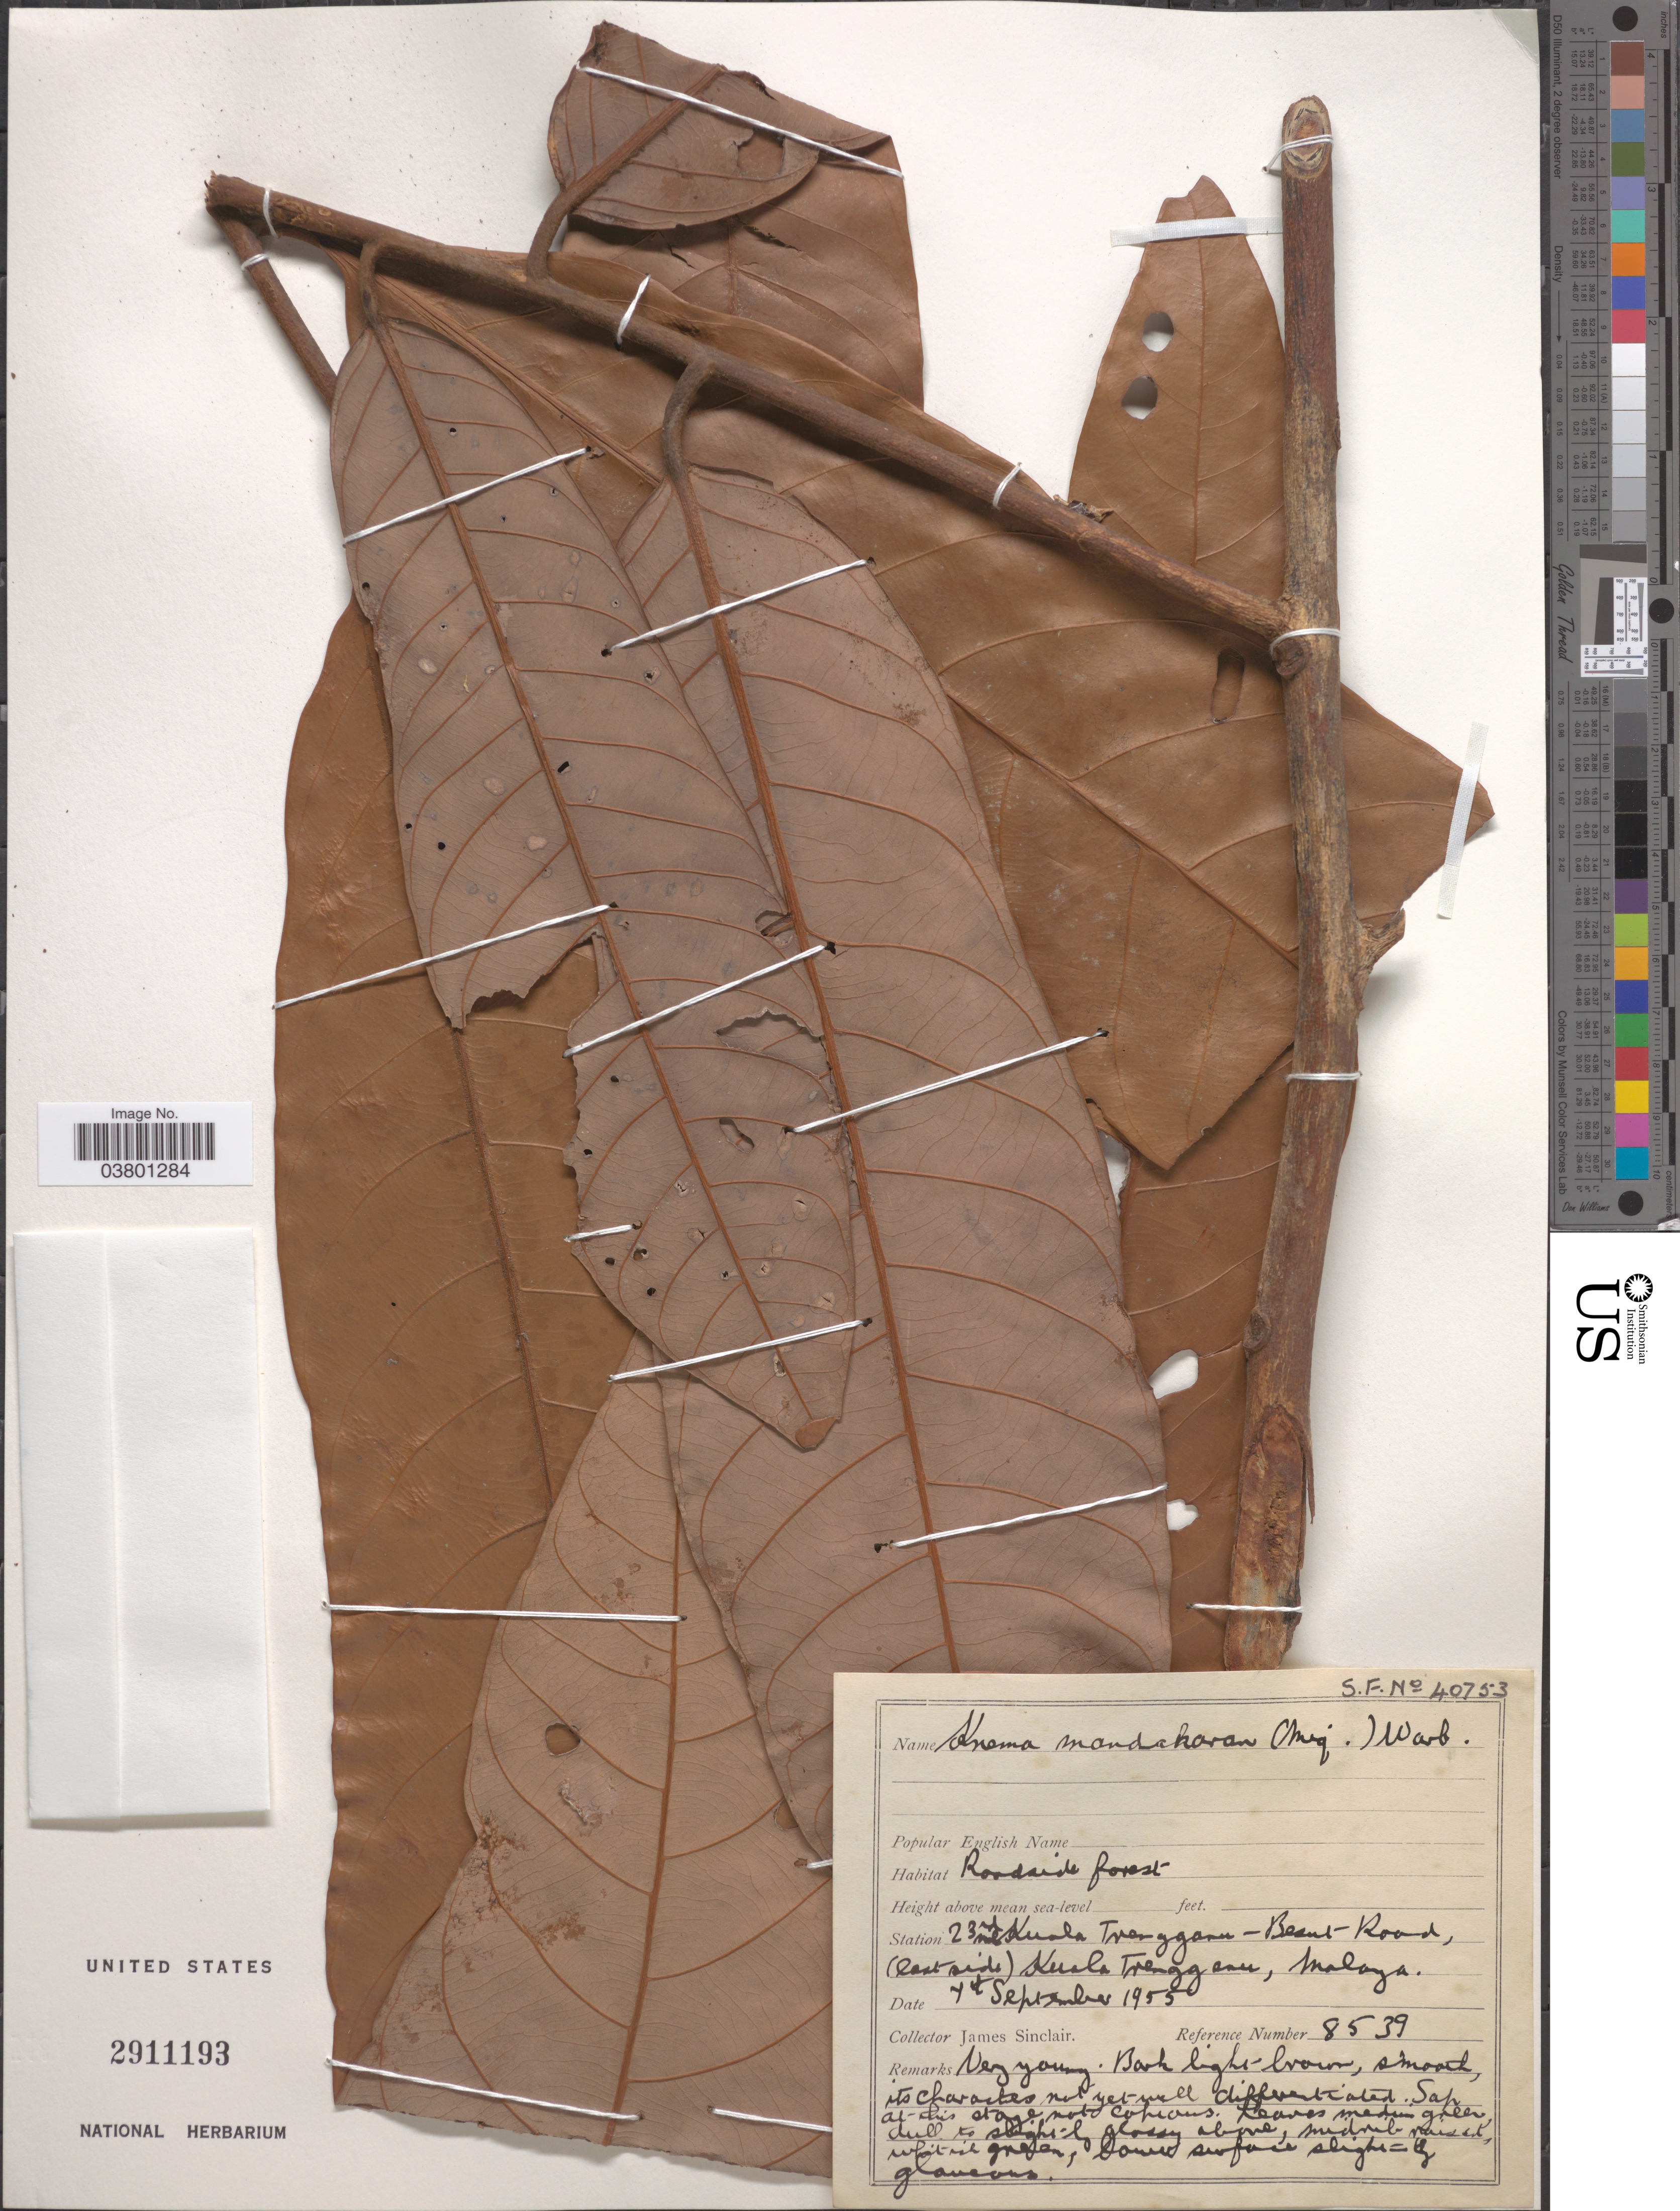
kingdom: Plantae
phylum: Tracheophyta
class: Magnoliopsida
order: Magnoliales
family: Myristicaceae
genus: Knema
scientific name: Knema mandaharan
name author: Warb.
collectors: J. Sinclair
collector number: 8539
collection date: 1955-09-07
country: Malaysia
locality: Station 23rd Kuala Terengganu-Besut Road, (east side) Kuala Terengganu, Malaya.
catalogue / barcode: US 2911193